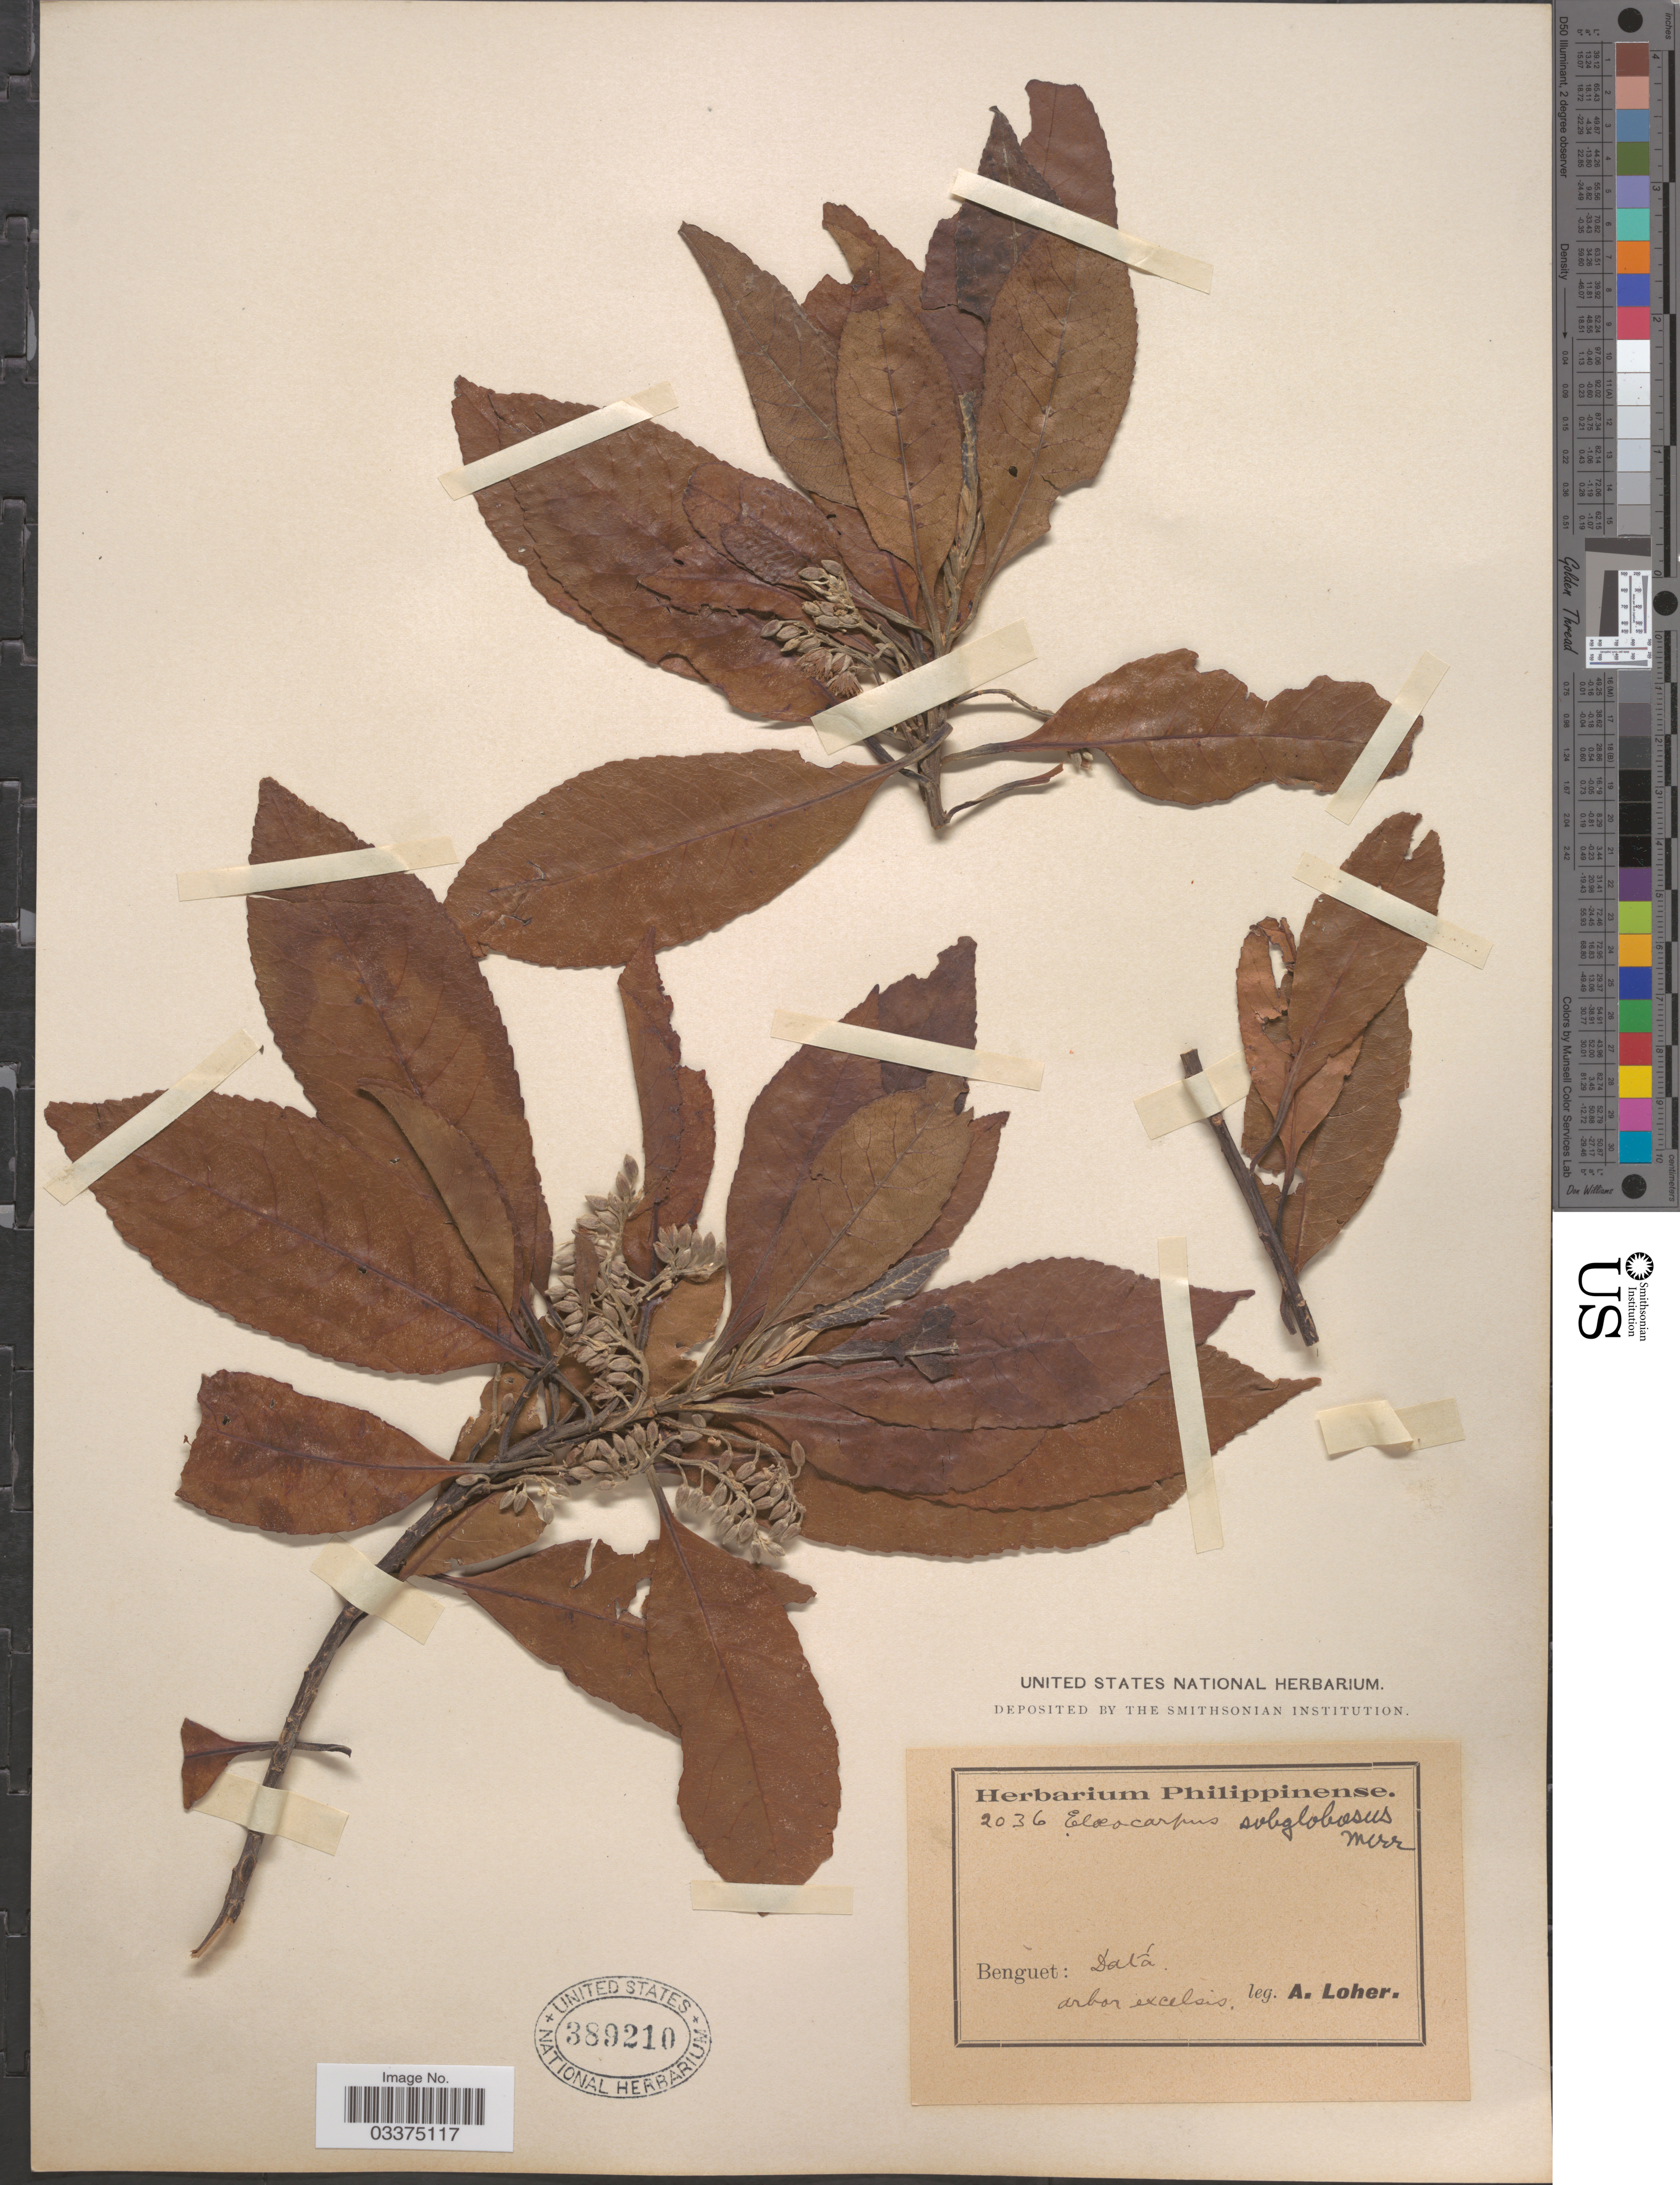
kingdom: Plantae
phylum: Tracheophyta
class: Magnoliopsida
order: Oxalidales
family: Elaeocarpaceae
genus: Elaeocarpus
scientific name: Elaeocarpus sphaericus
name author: (Gaertn.) K. Schum.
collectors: A. Loher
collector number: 2036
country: Philippines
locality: Benguet: Data.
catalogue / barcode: US 389210